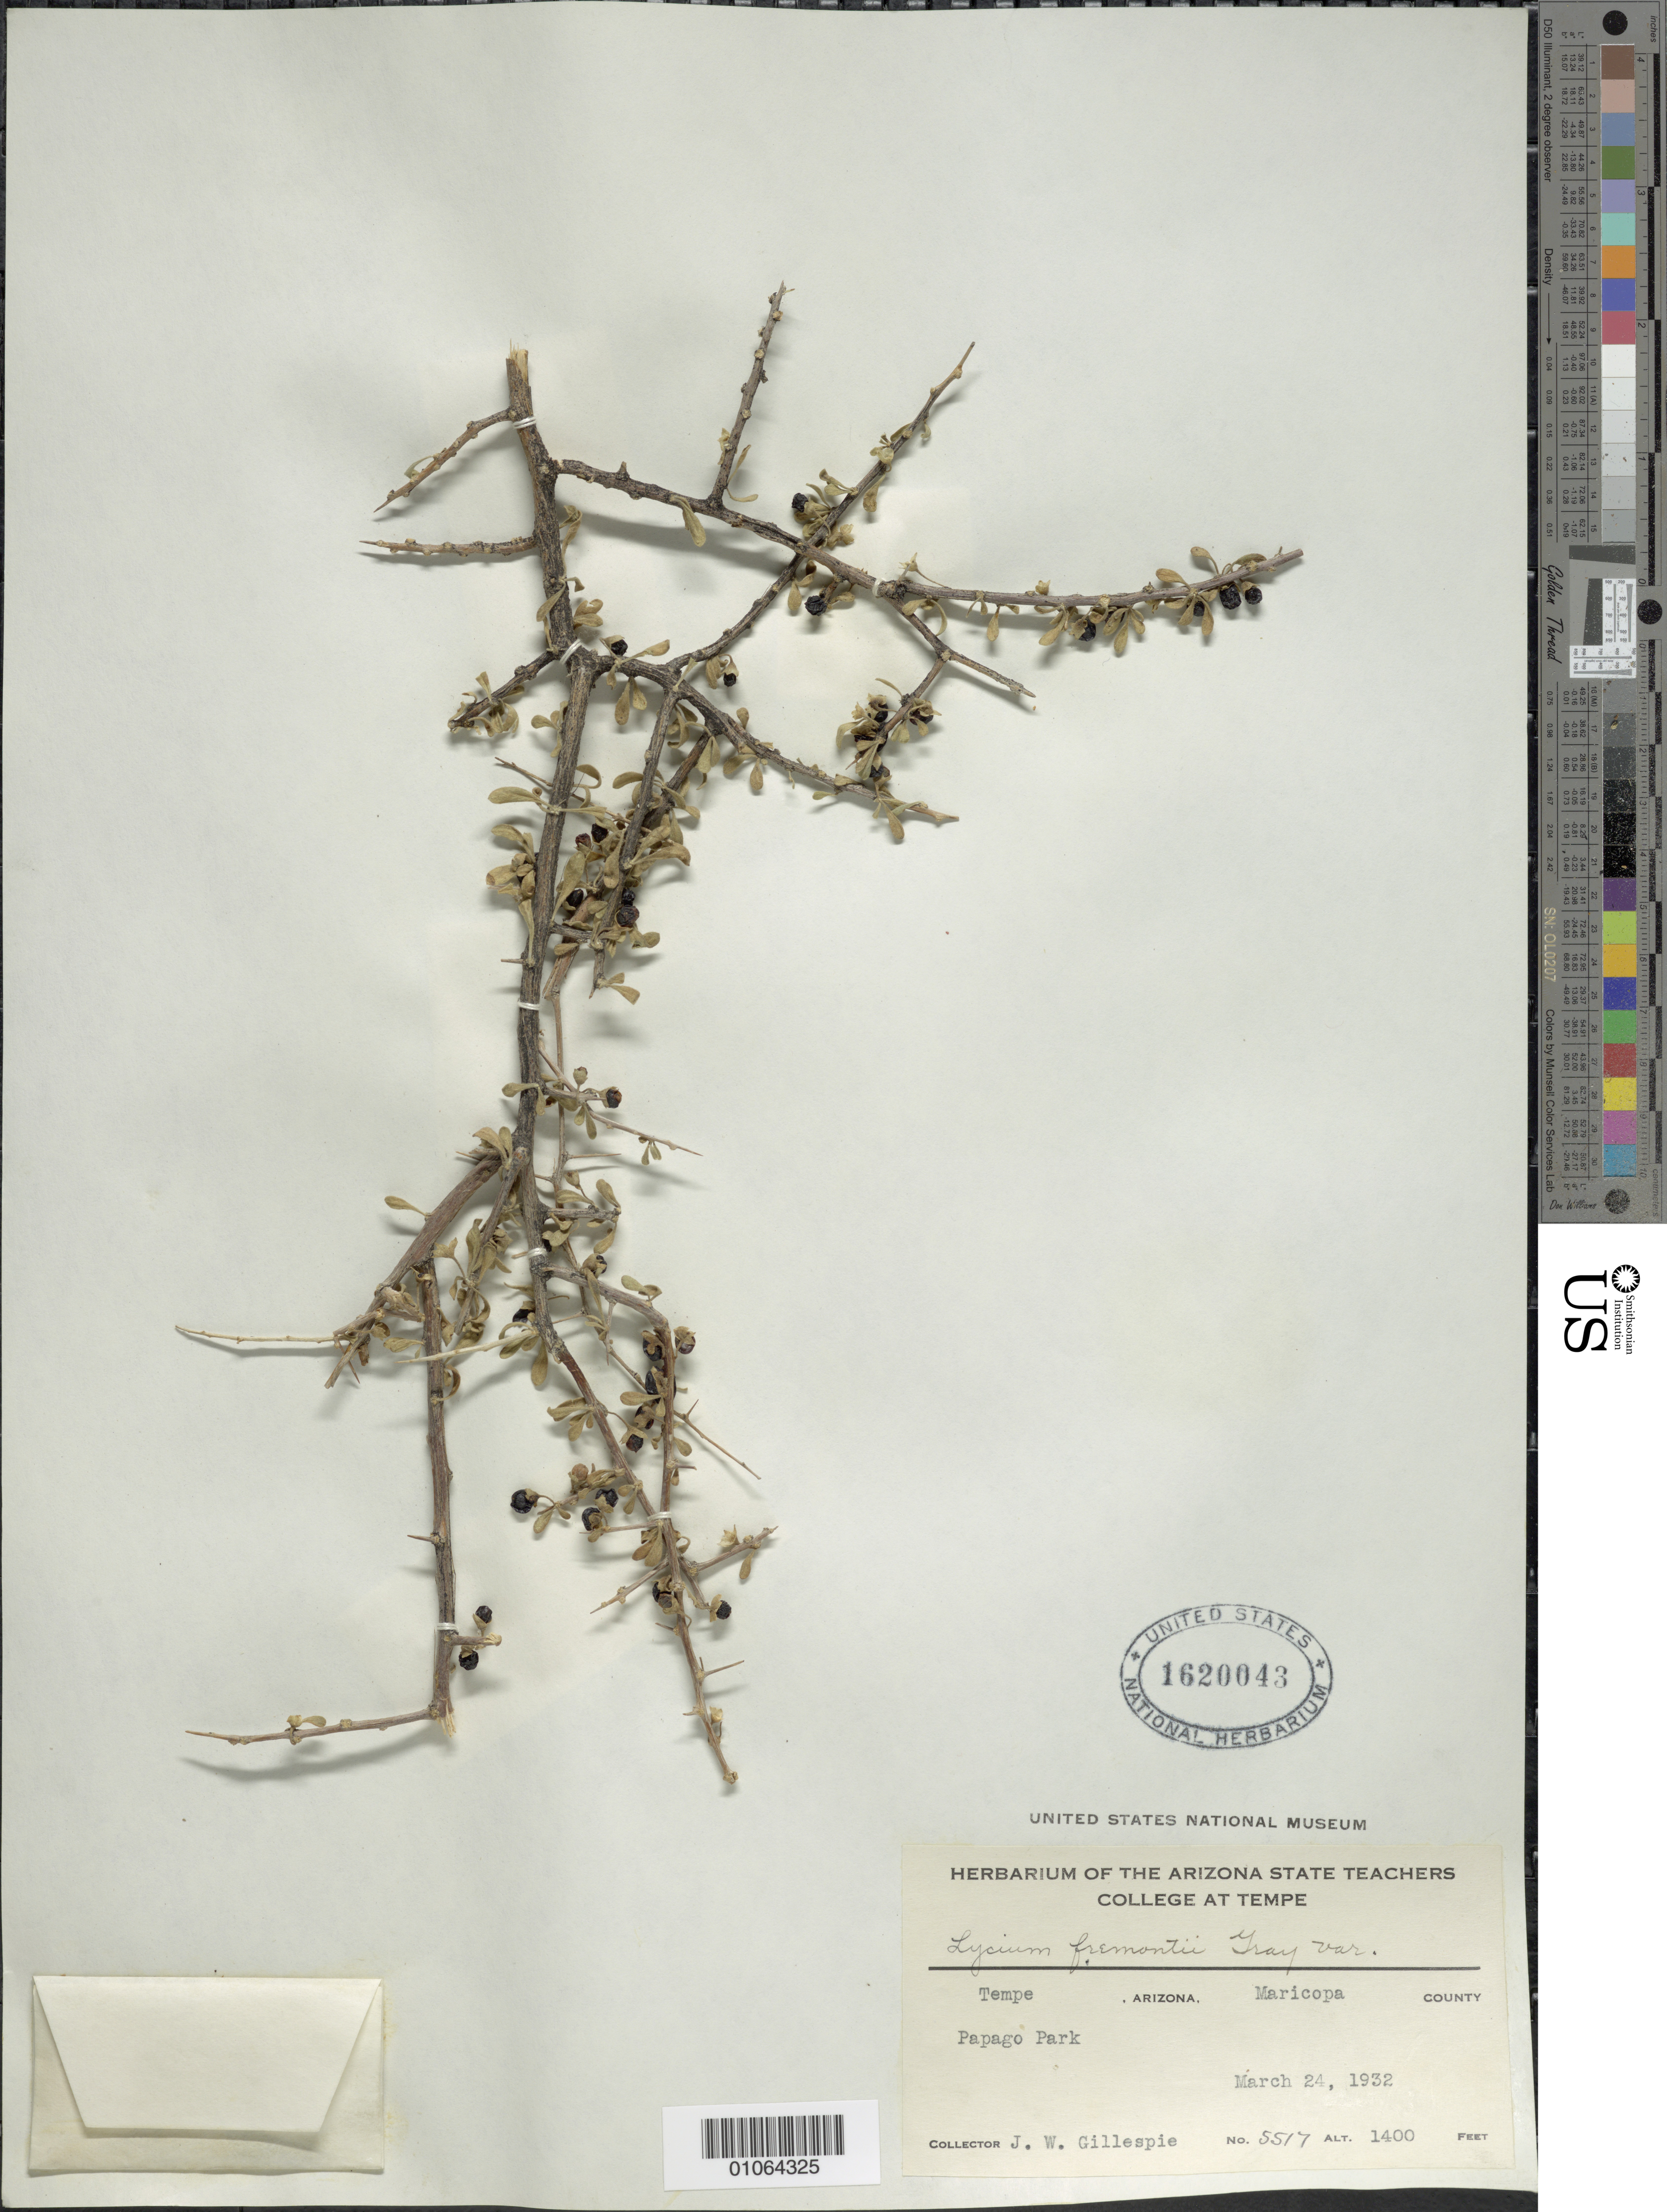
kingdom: Plantae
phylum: Tracheophyta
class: Magnoliopsida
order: Solanales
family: Solanaceae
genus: Lycium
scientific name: Lycium fremontii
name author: A. Gray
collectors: J. W. Gillespie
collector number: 5517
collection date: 1932-03-24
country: United States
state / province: Arizona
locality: Tempe, Maricopa County, Papago Park.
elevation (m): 427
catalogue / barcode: US 1620043